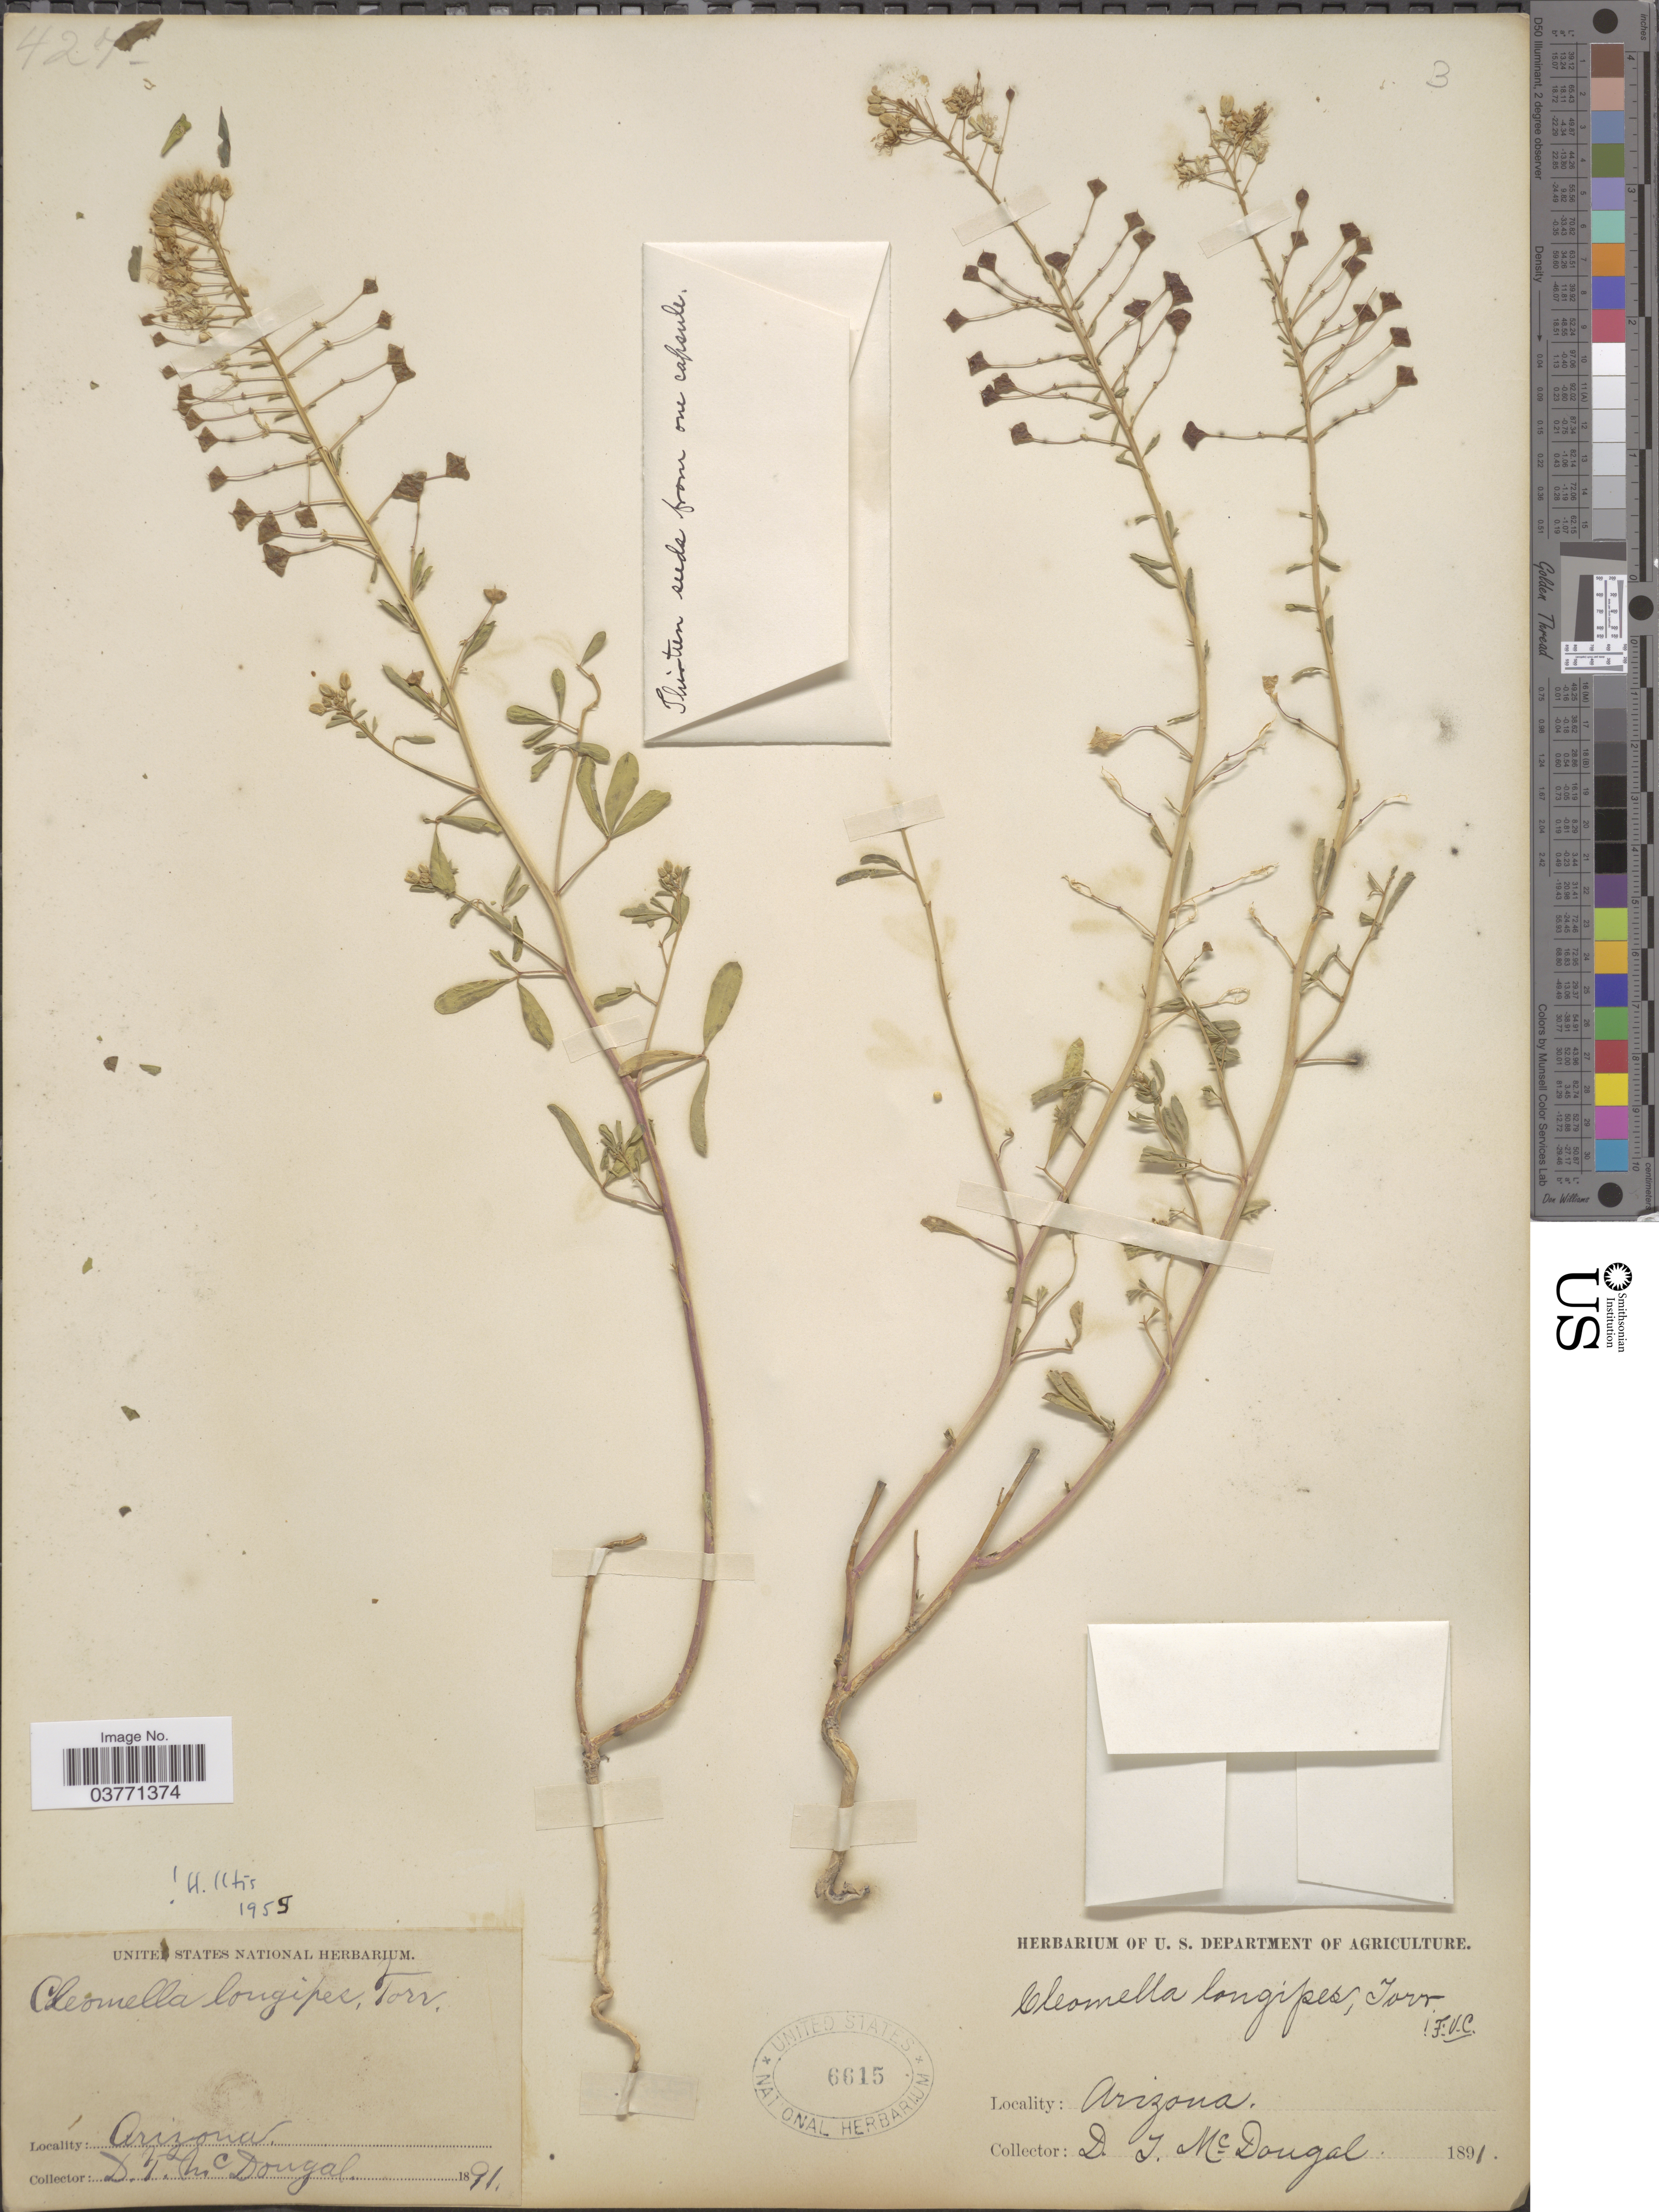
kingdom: Plantae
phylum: Tracheophyta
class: Magnoliopsida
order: Brassicales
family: Cleomaceae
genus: Cleomella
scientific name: Cleomella longipes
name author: Torr.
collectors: D. McDougal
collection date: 1891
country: United States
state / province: Arizona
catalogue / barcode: US 6615